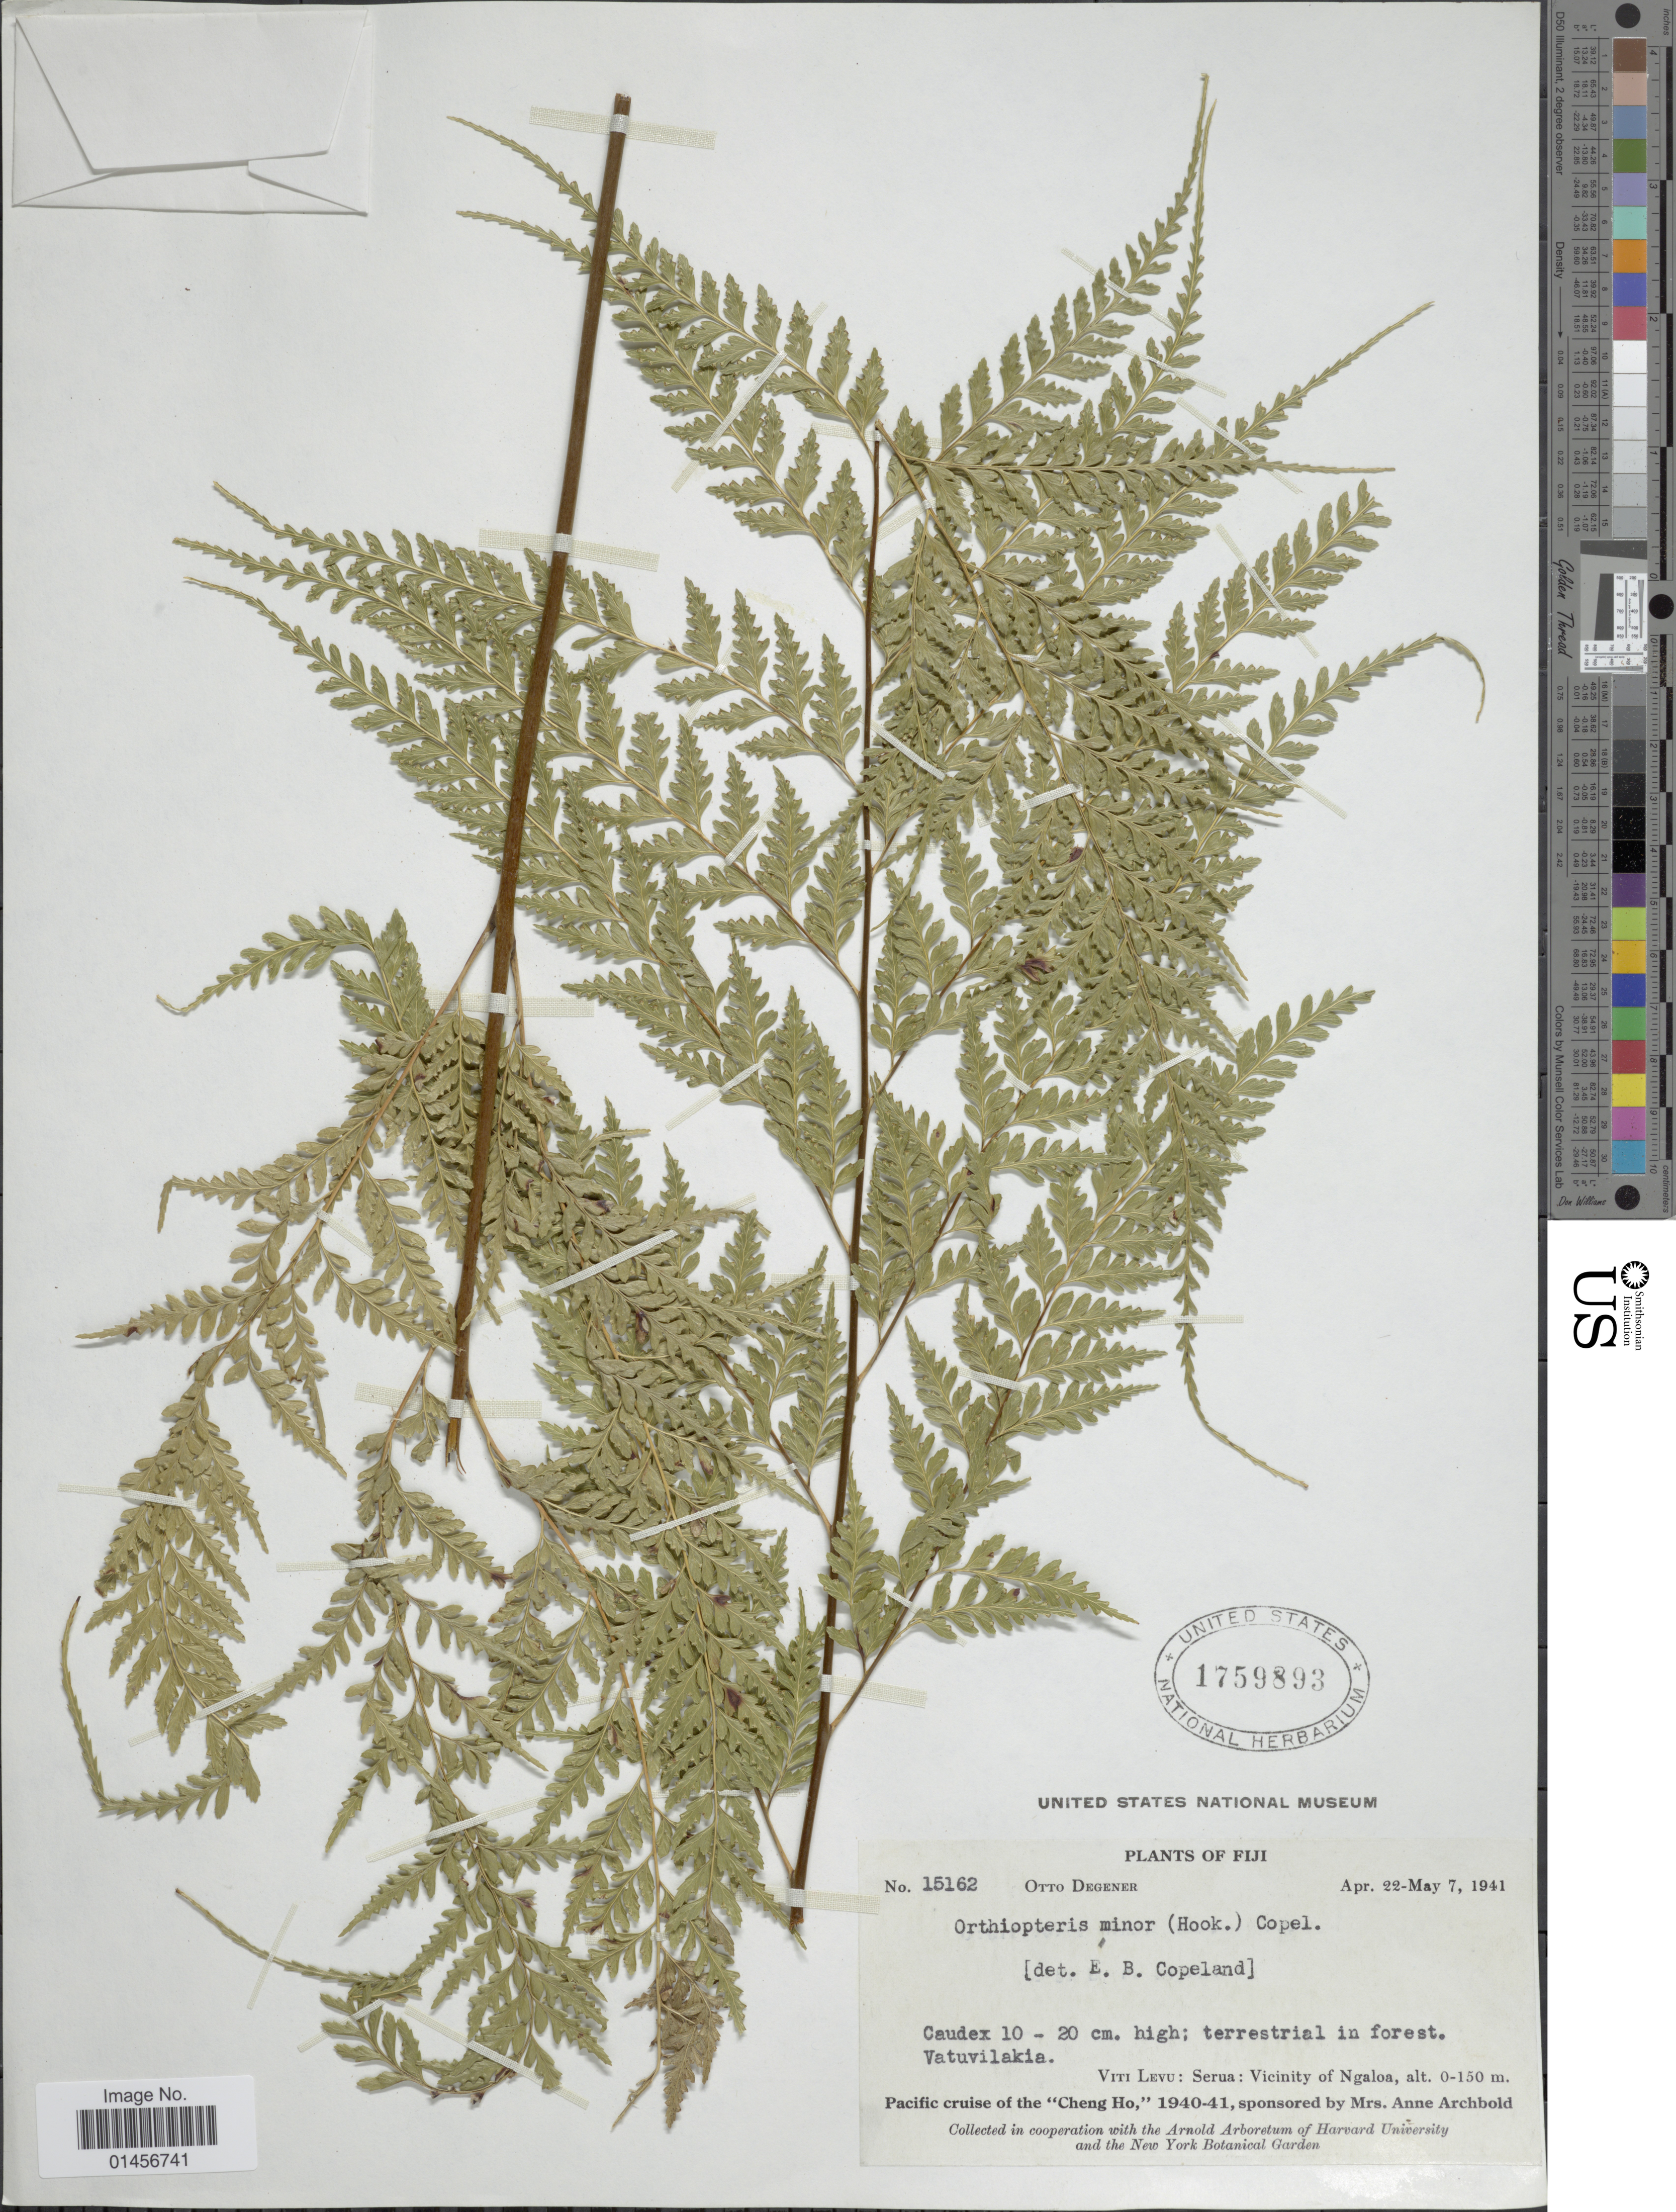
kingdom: Plantae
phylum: Tracheophyta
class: Polypodiopsida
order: Polypodiales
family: Saccolomataceae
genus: Saccoloma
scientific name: Saccoloma tenue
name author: (Brack.) Mett.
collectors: O. Degener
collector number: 15162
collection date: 1941-04-22/1941-05-07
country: Fiji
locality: Fiji, Viti Levu: Serue: Vicinity of Ngaloa. Terrestrial in forest Vatuvilakia.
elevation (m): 0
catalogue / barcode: US 1759893